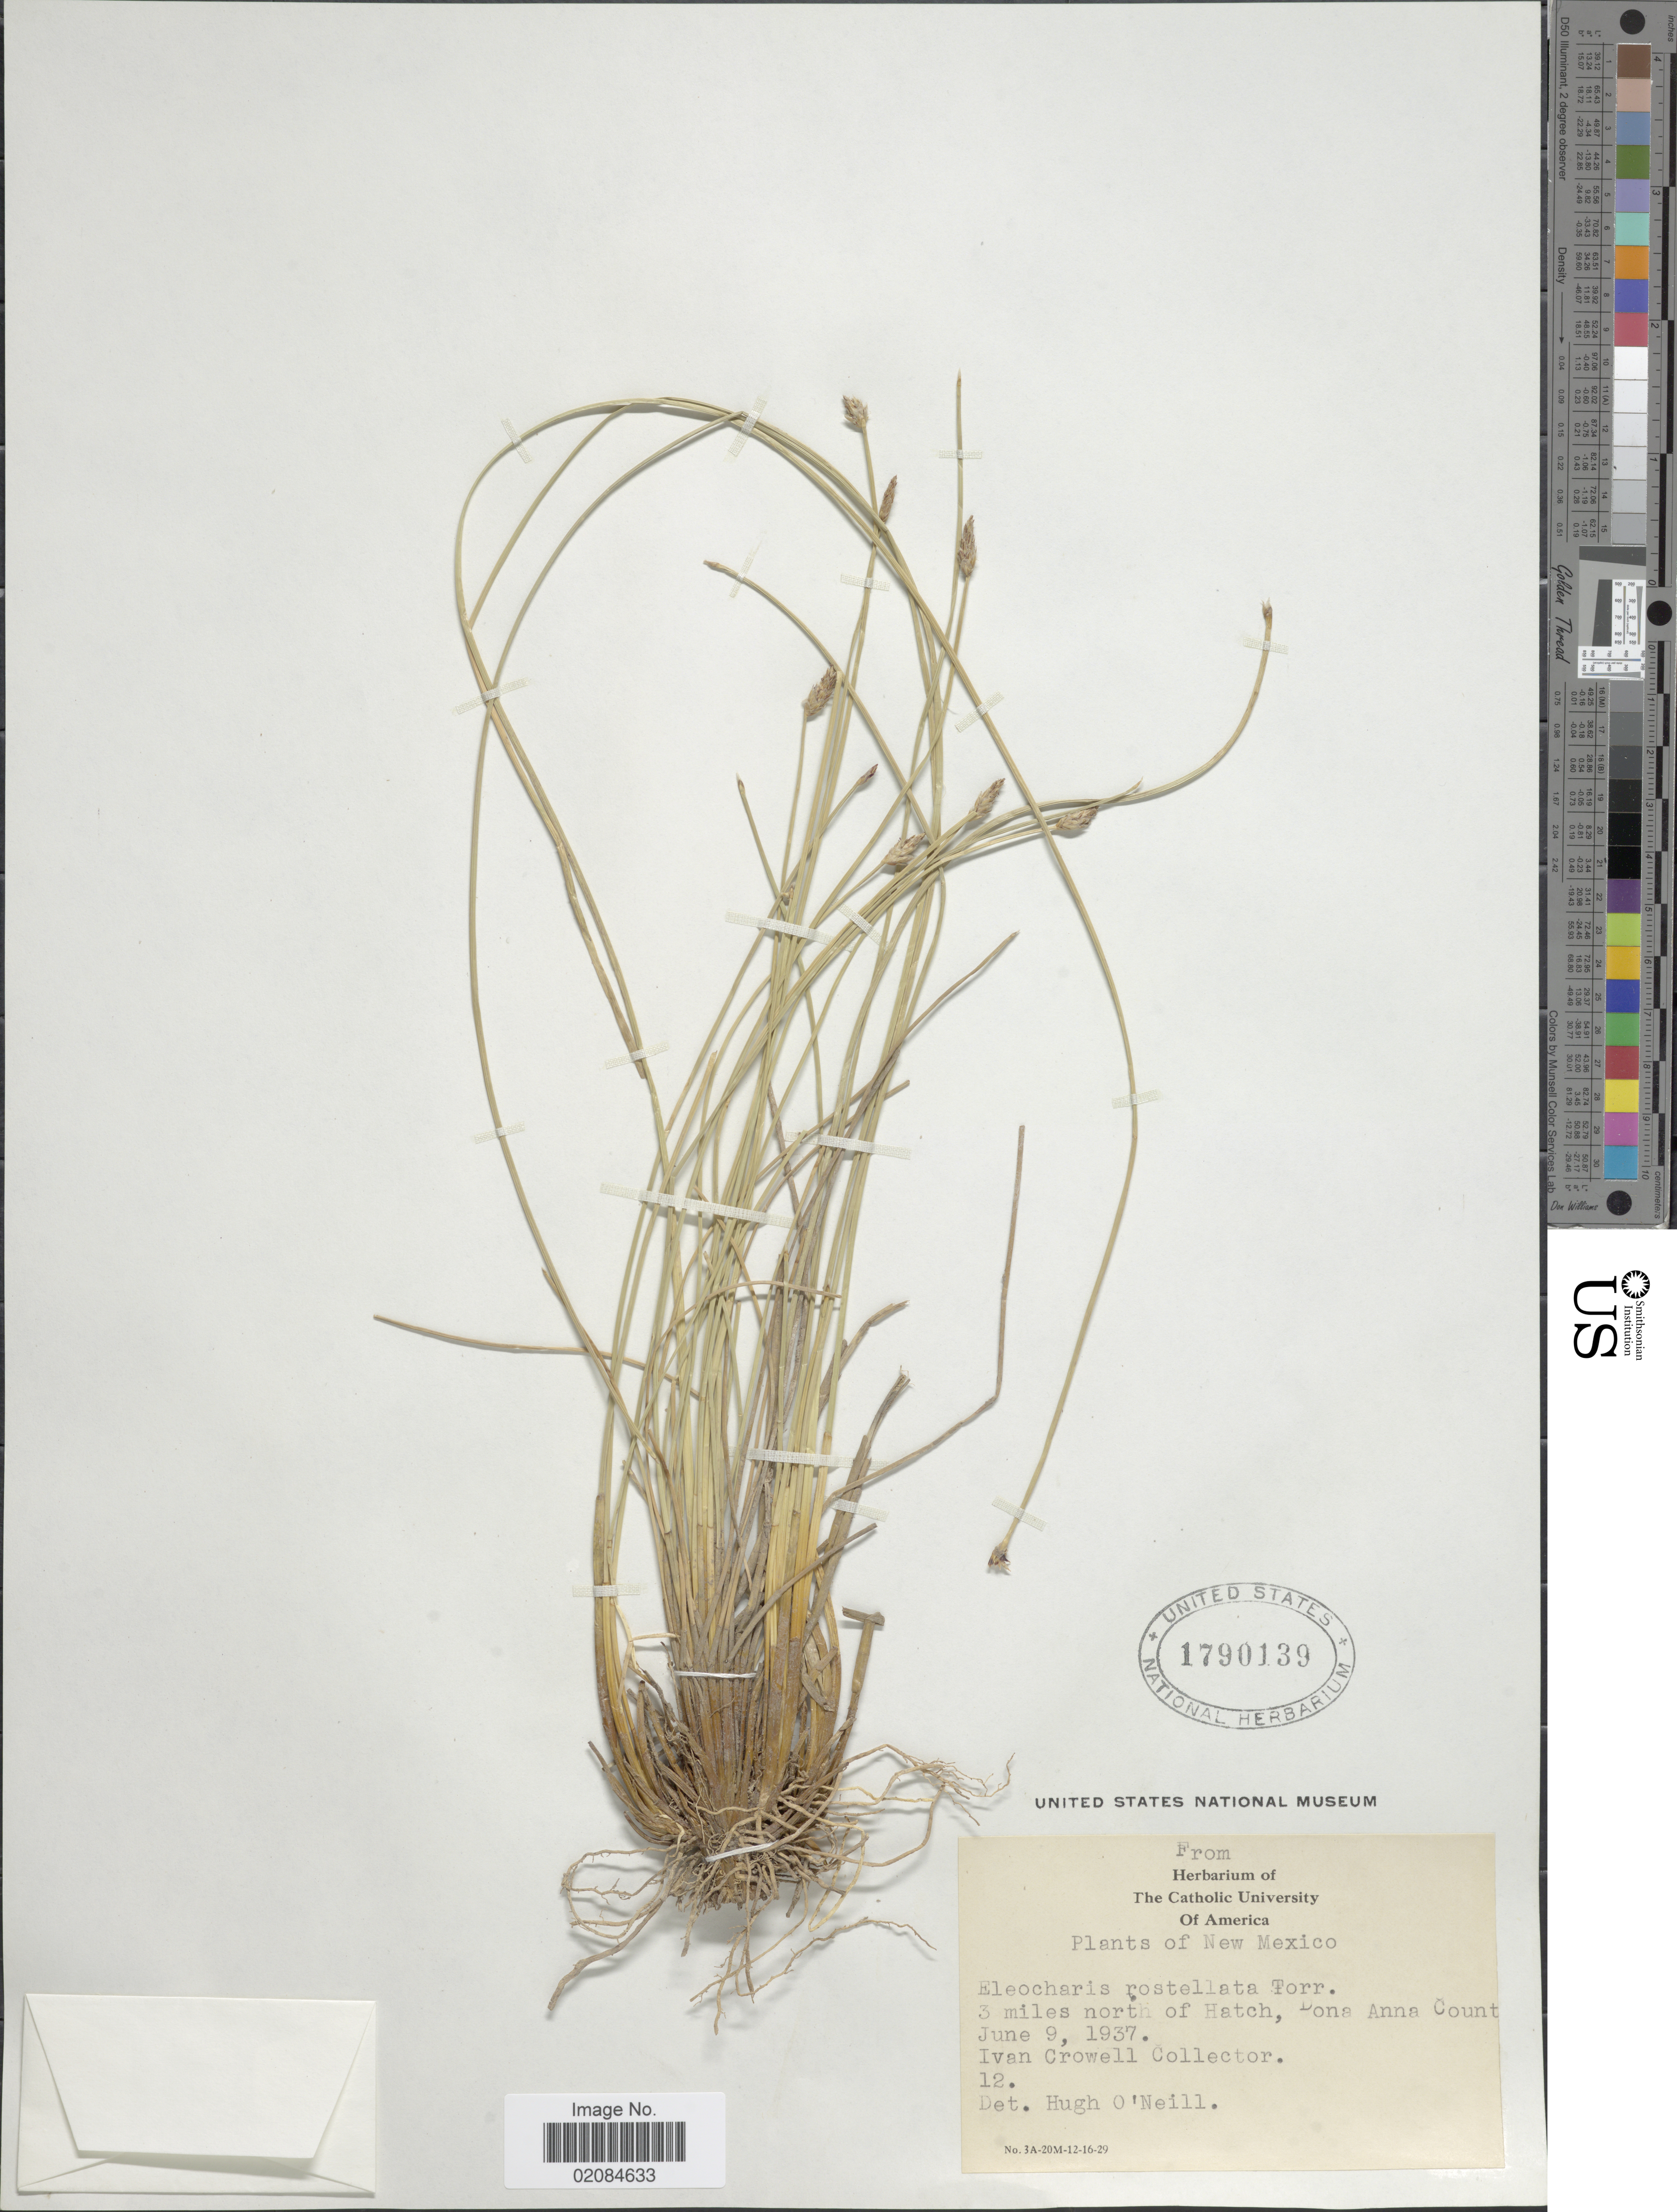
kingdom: Plantae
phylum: Tracheophyta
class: Liliopsida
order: Poales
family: Cyperaceae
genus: Eleocharis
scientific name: Eleocharis rostellata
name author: (Torr.) Torr.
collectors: I. Crowell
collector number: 12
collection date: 1937-06-09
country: United States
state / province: New Mexico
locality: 3 miles north of Hatch, Dona Anna County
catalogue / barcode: US 1790139